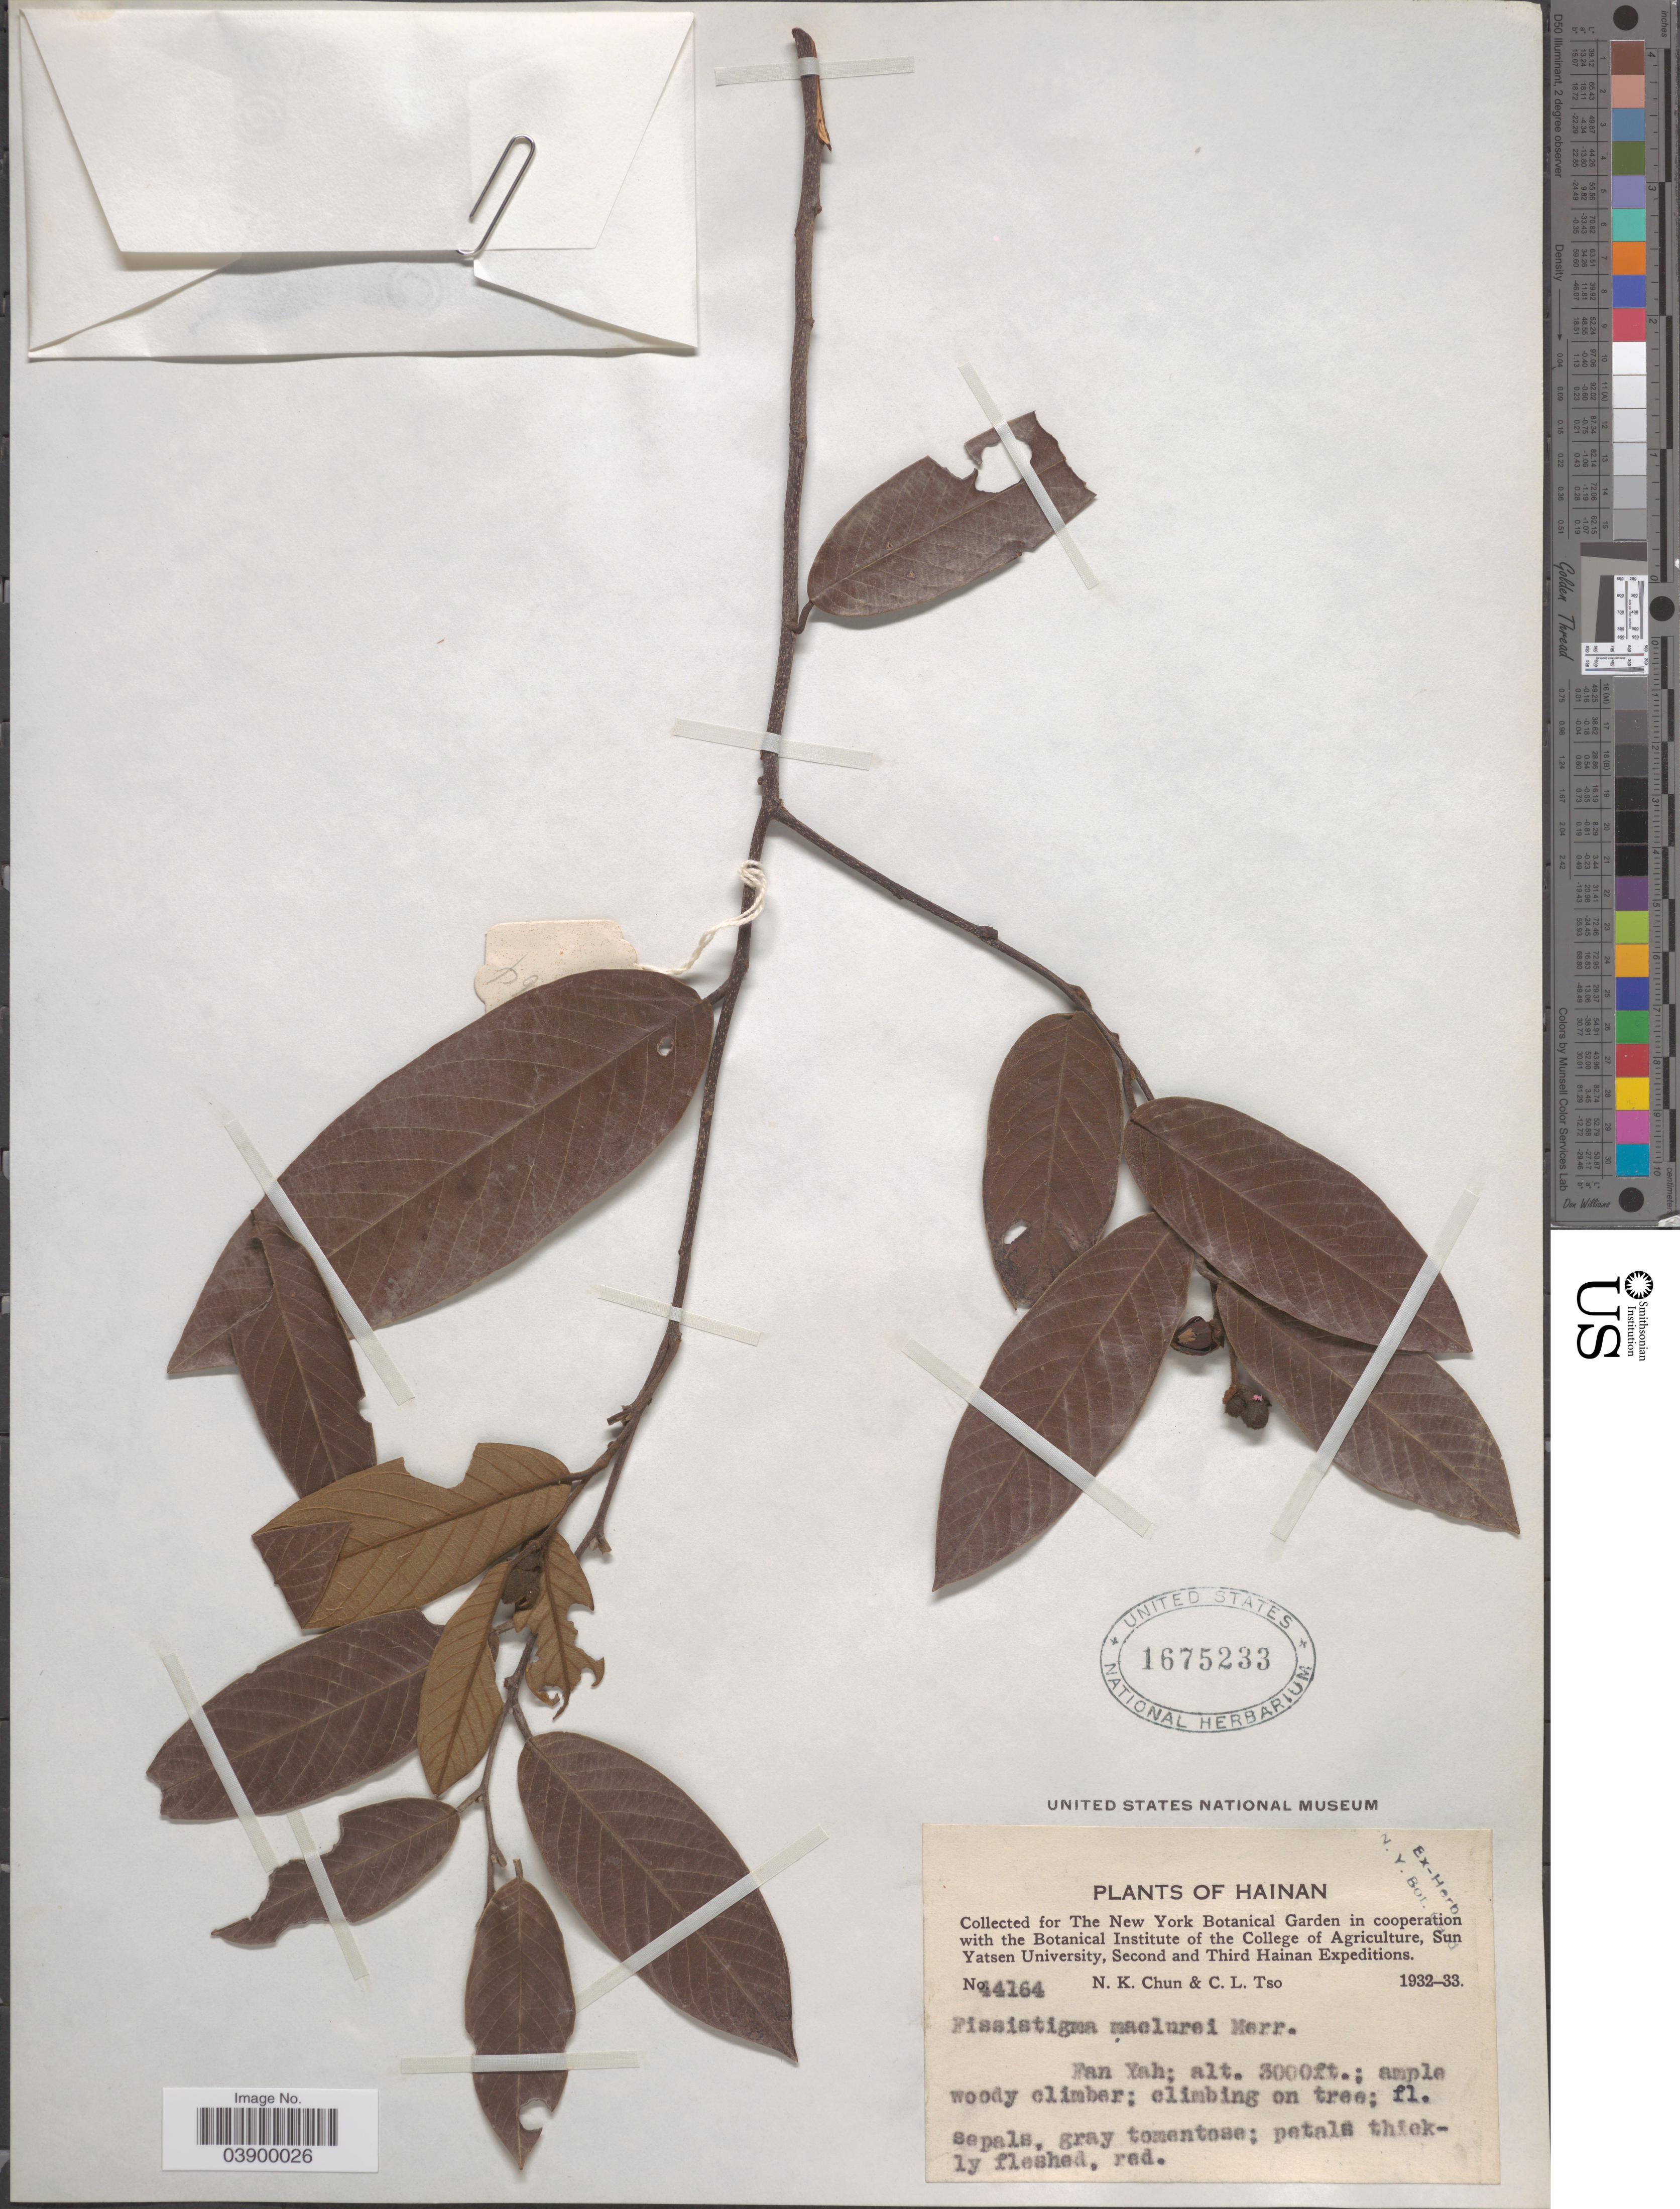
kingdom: Plantae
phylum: Tracheophyta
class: Magnoliopsida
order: Magnoliales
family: Annonaceae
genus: Fissistigma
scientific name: Fissistigma maclurei Merr. nom. illeg. hom.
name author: Merr.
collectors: N. K. Chun & C. Tso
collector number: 44164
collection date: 1932/1933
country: China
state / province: Hainan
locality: Fan Yah.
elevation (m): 914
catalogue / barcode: US 1675233